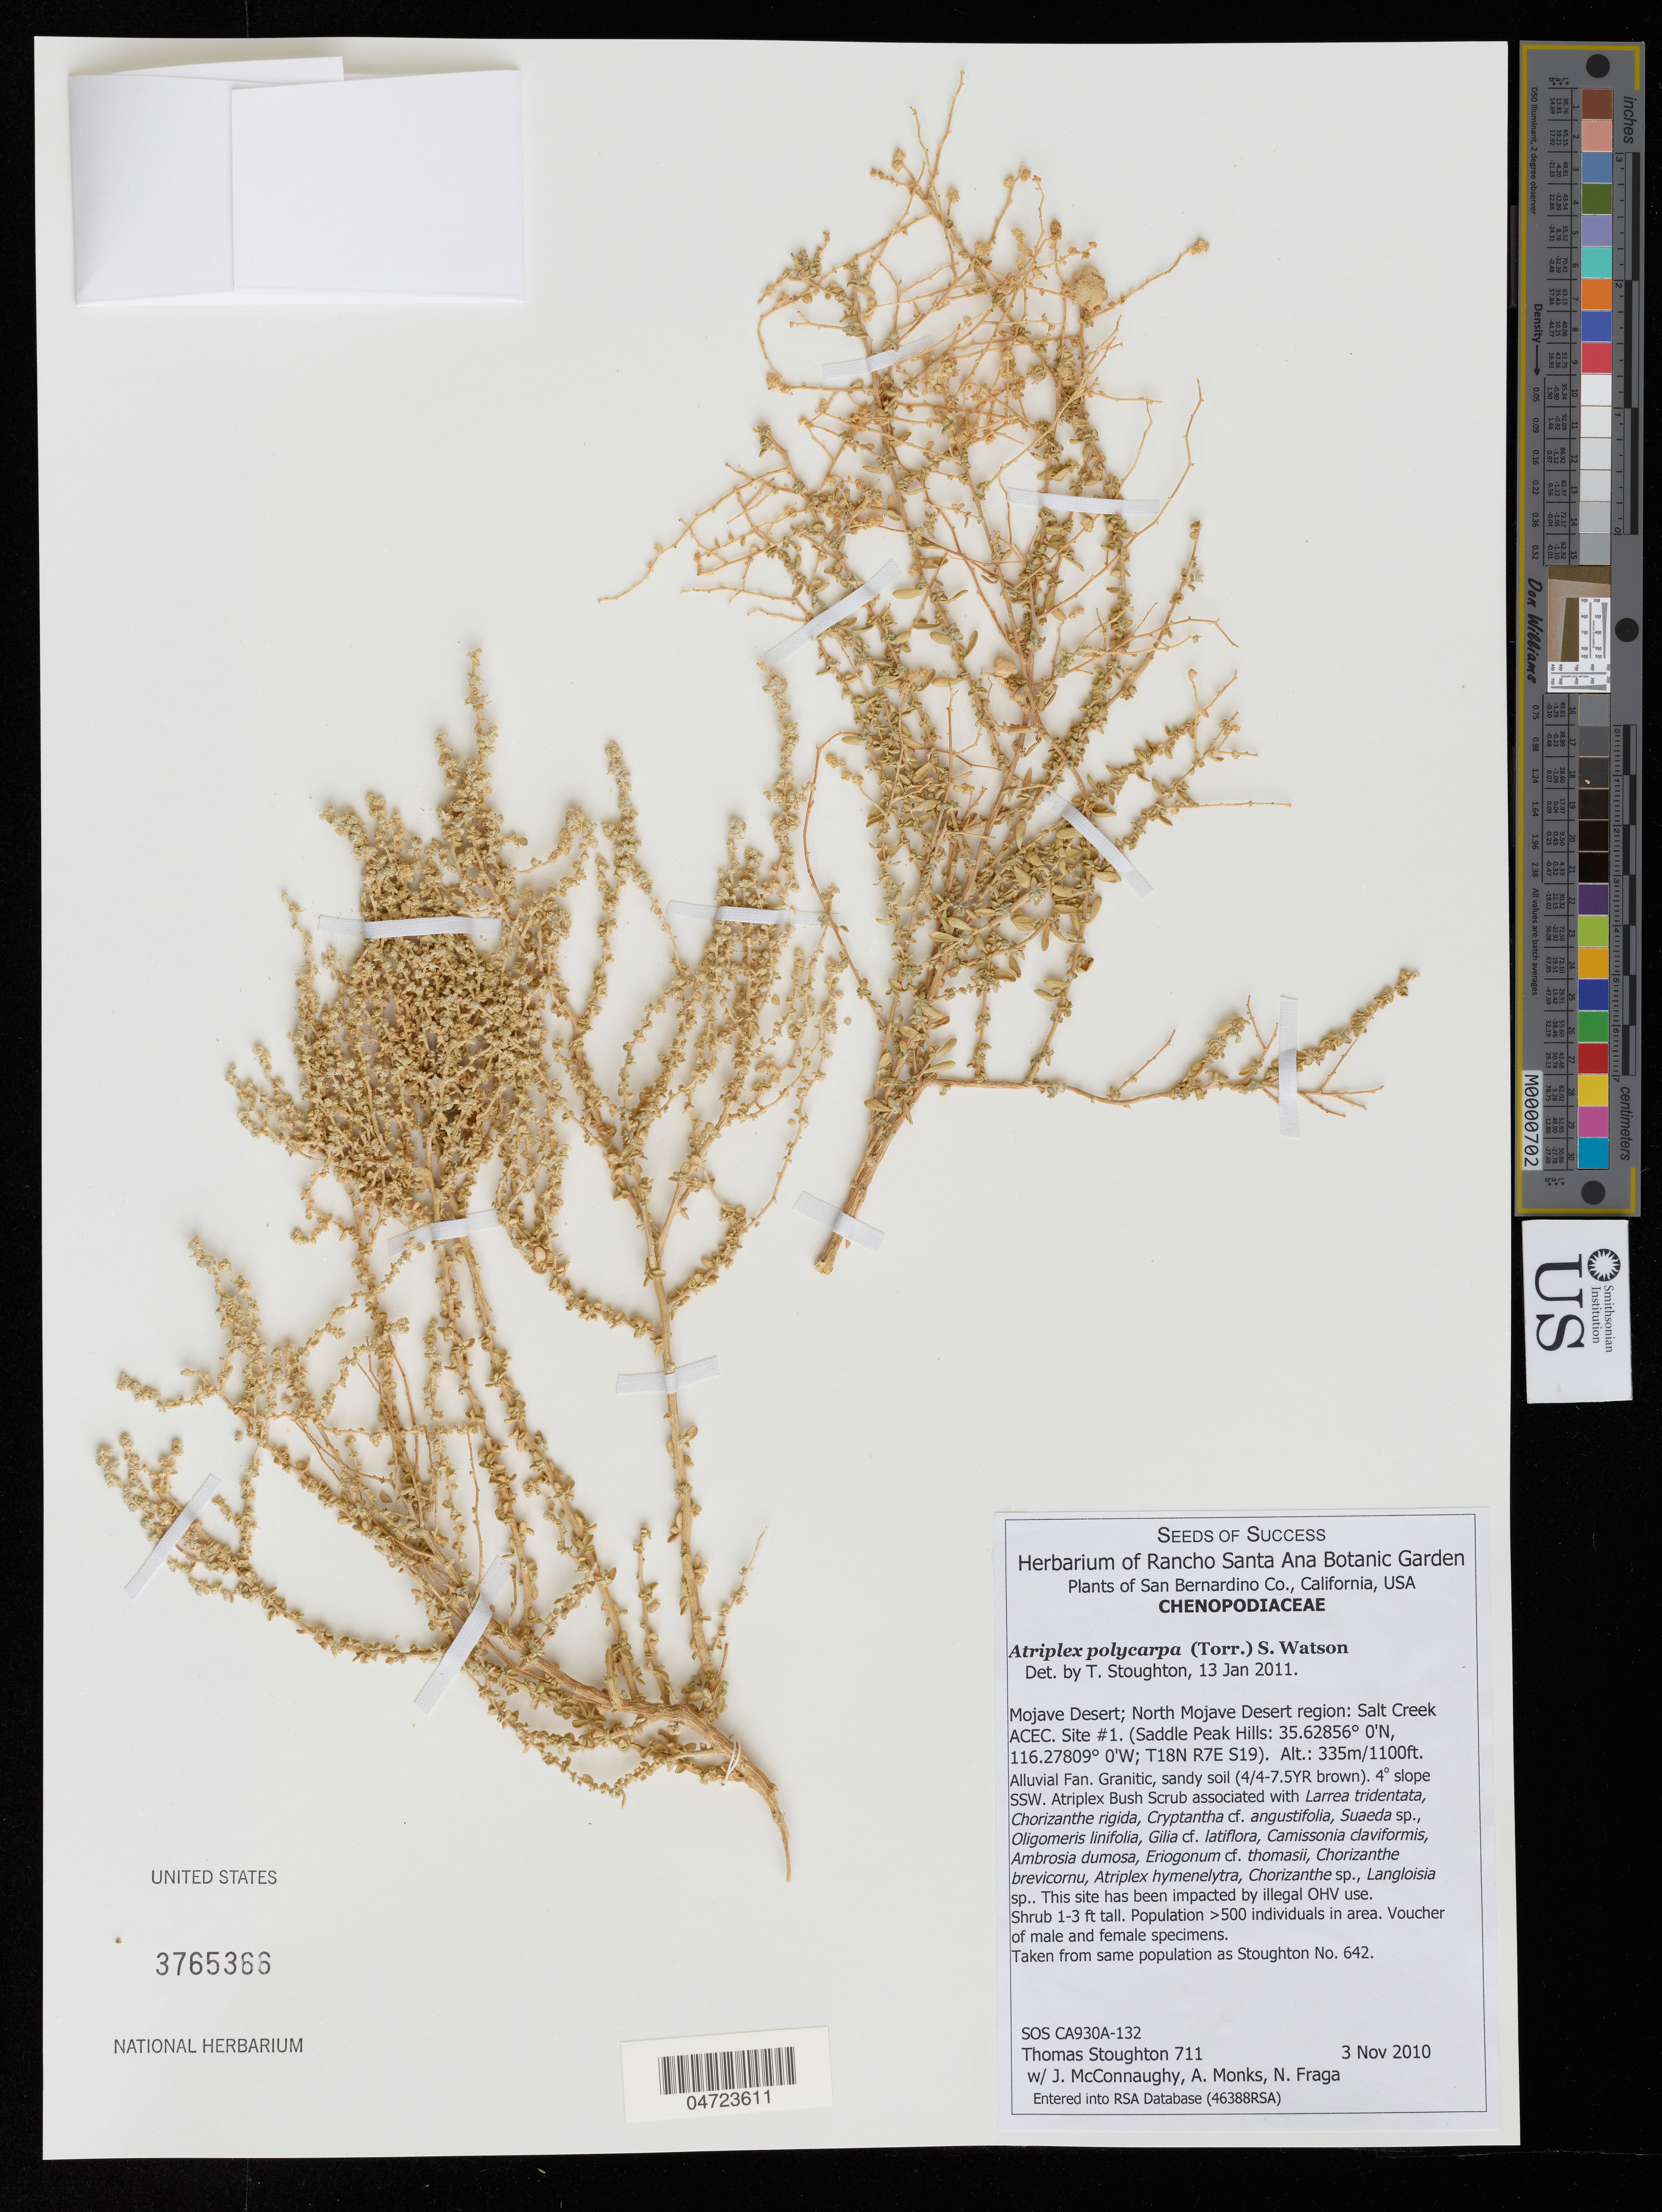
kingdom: Plantae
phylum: Tracheophyta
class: Magnoliopsida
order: Caryophyllales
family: Amaranthaceae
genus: Atriplex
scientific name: Atriplex polycarpa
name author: (Torr.) S. Watson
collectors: T. Stoughton, J. McConnaughy, A. Monks & N. Fraga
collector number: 711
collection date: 2010-11-03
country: United States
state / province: California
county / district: San Bernardino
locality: San Bernardino Co. Mojave Desert; North Mojave Desert region: Salt Creek ACEC. Site # 1. (Saddle Creek Hills: T18N R7E S19). Alluvial Fan. 4º slope SSW.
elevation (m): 335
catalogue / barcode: US 3765366